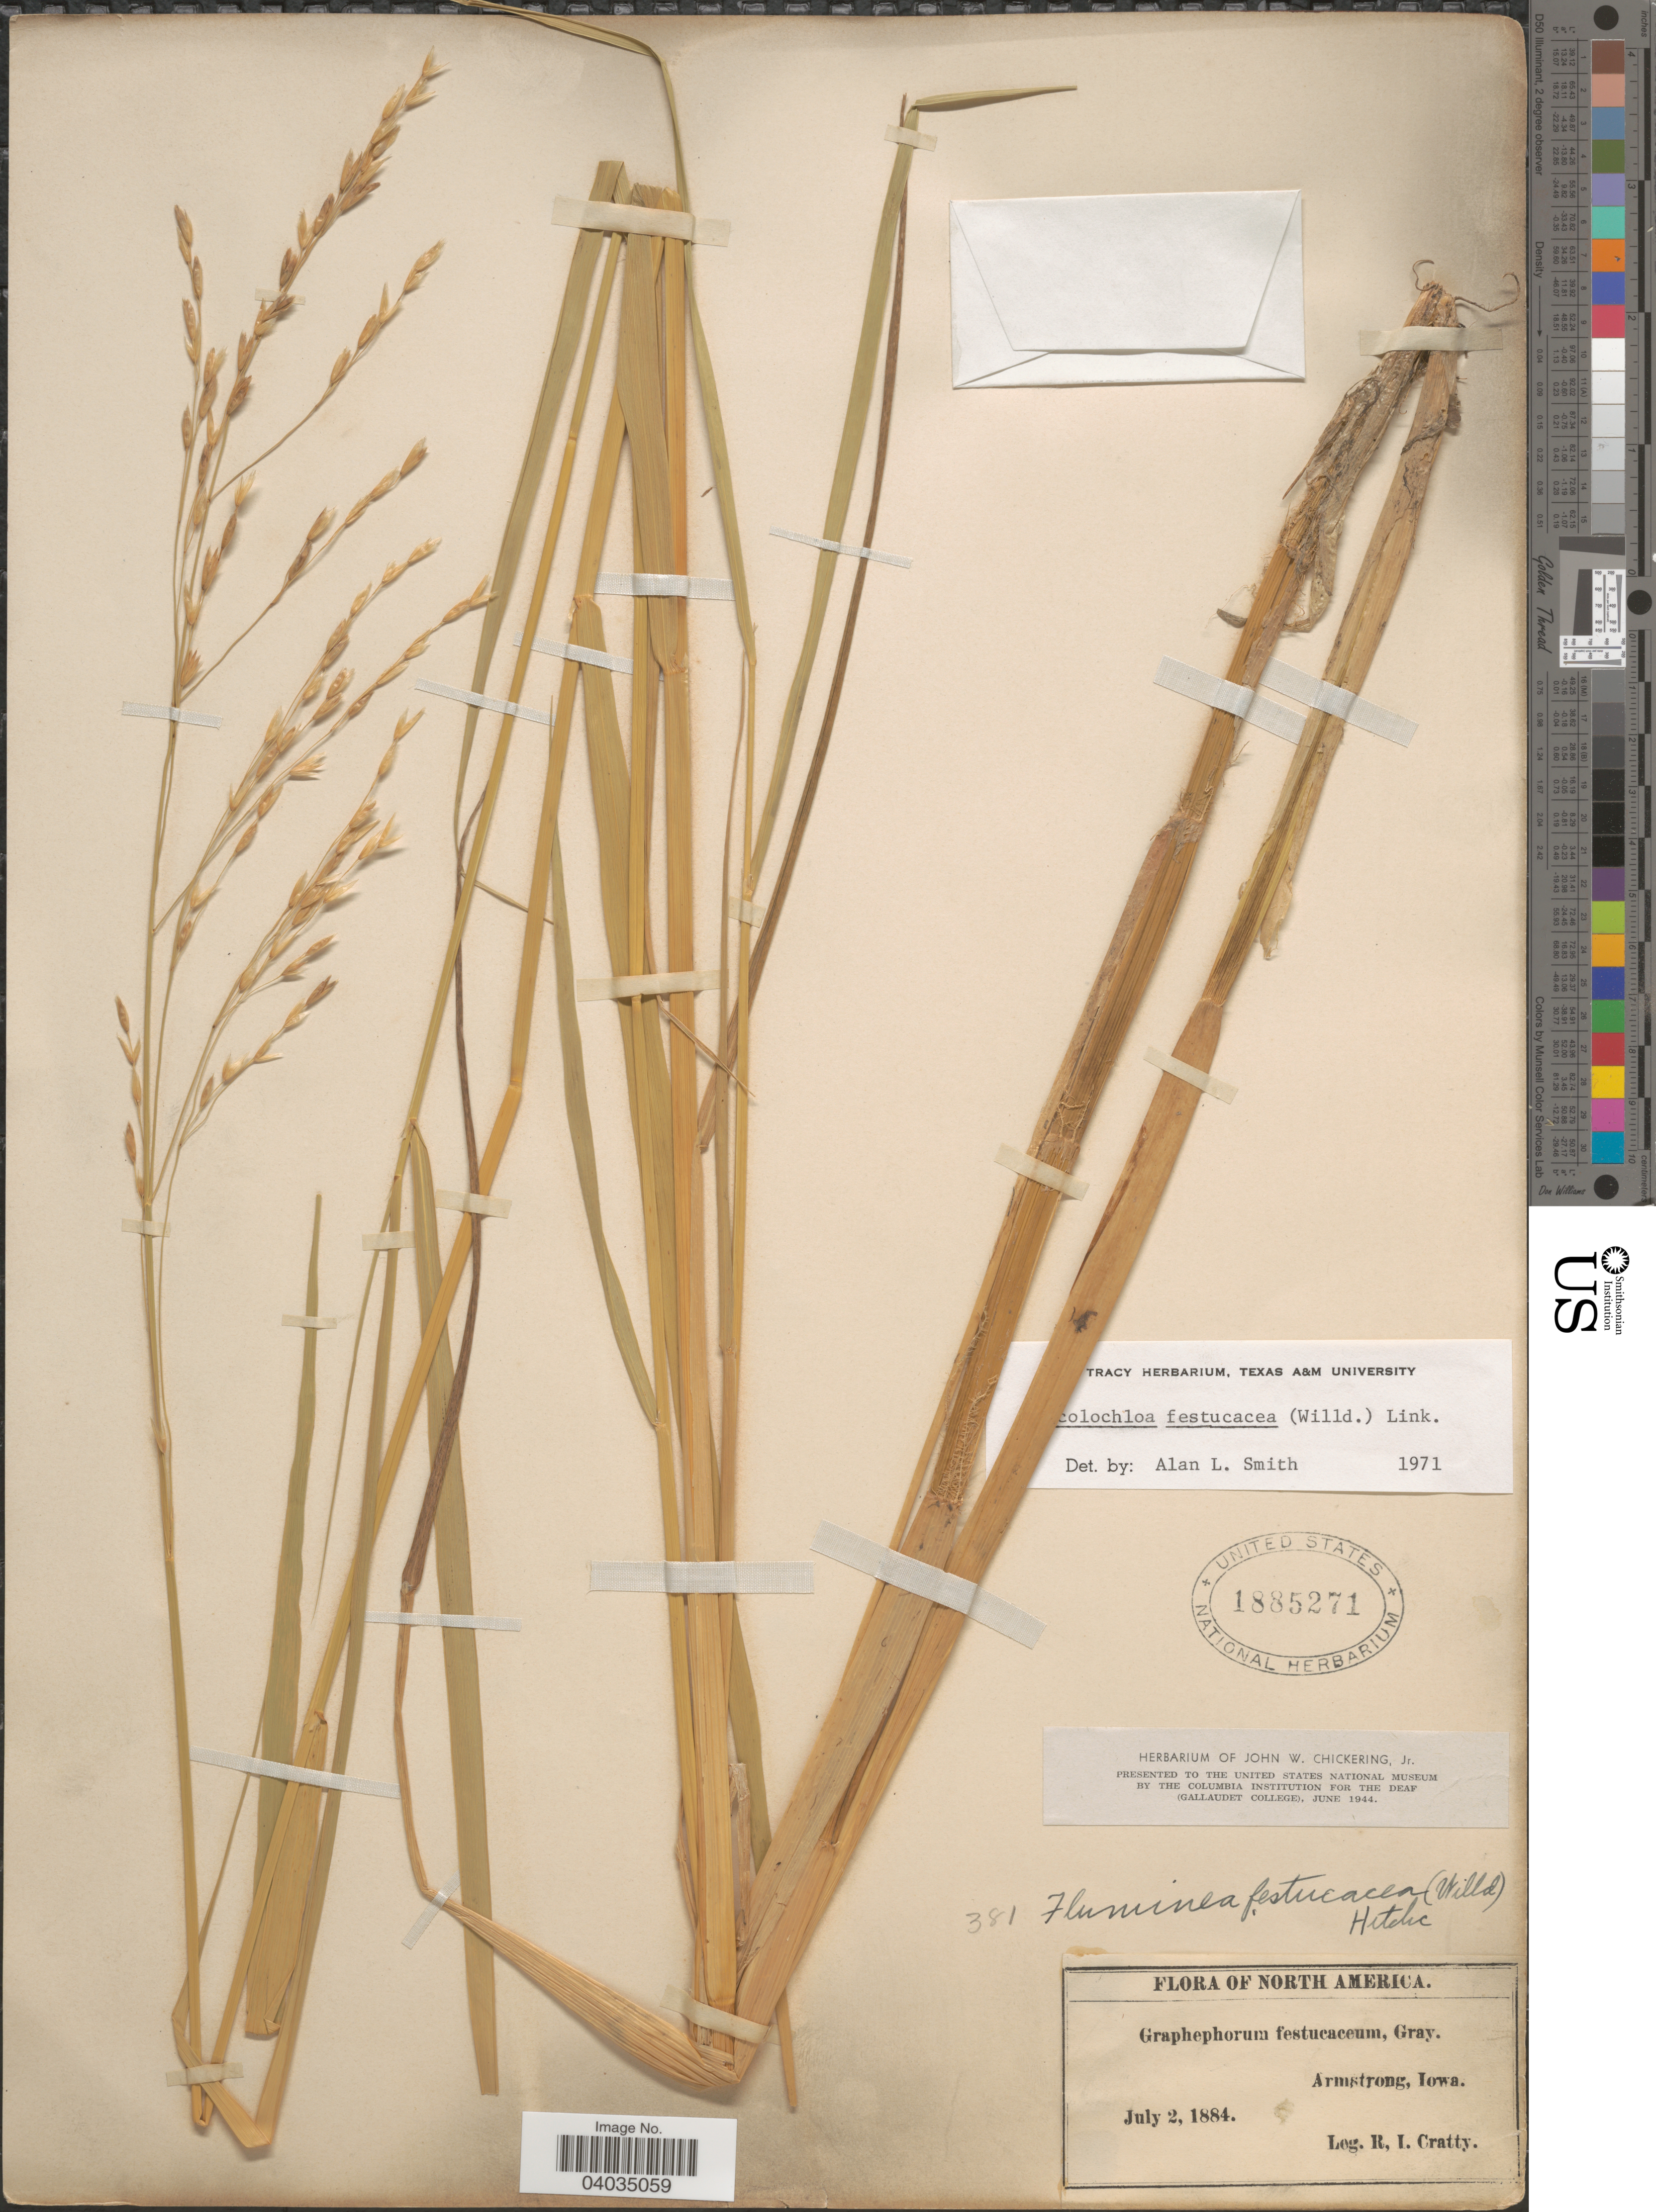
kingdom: Plantae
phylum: Tracheophyta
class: Liliopsida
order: Poales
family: Poaceae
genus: Scolochloa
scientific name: Scolochloa festucacea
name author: (Willd.) Link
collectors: R. Cratty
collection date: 1884-07-02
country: United States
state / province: Iowa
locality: Armstrong.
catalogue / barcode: US 1885271